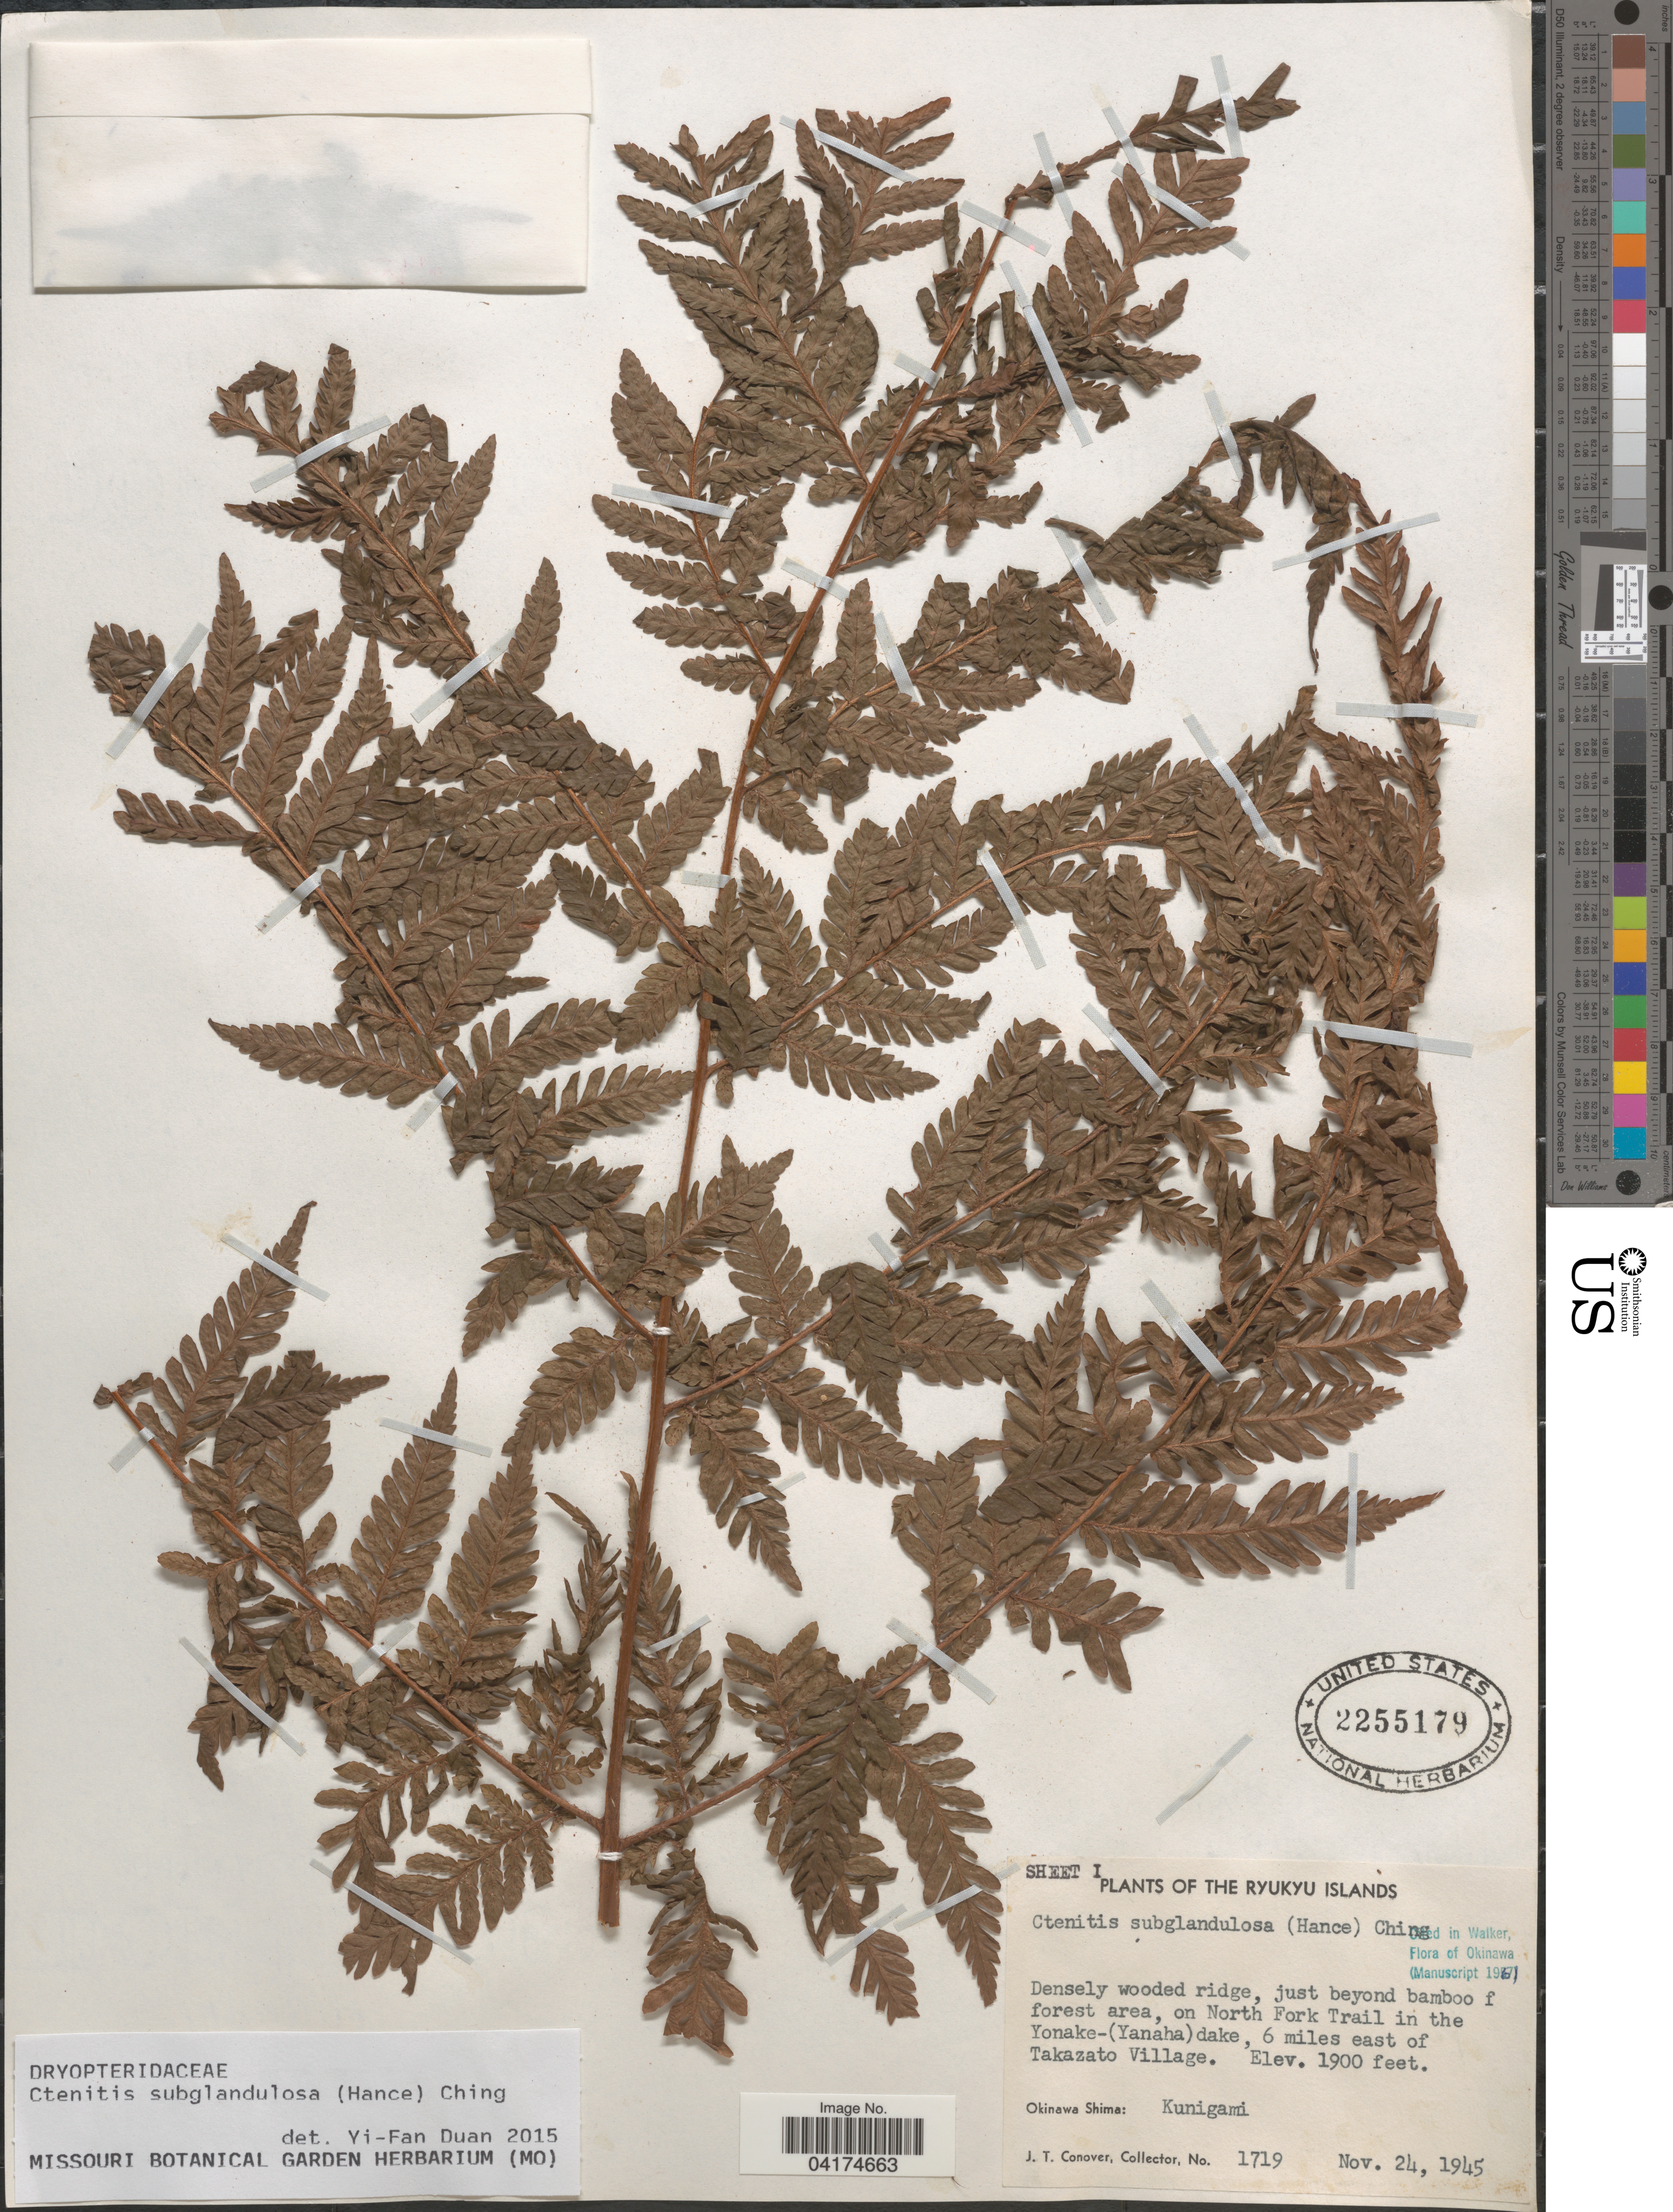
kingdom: Plantae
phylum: Tracheophyta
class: Polypodiopsida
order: Polypodiales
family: Dryopteridaceae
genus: Ctenitis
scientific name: Ctenitis subglandulosa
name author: (Hance) Ching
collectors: J. T. Conover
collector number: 1719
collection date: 1945-11-24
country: Japan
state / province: Okinawa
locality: The Ryukyu Islands. On North Fork Trail in the Yonake-(Yanaha)dake, 6 miles east of Takazato Village. Okinawa Shima: Kunigami.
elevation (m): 579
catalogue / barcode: US 2255179